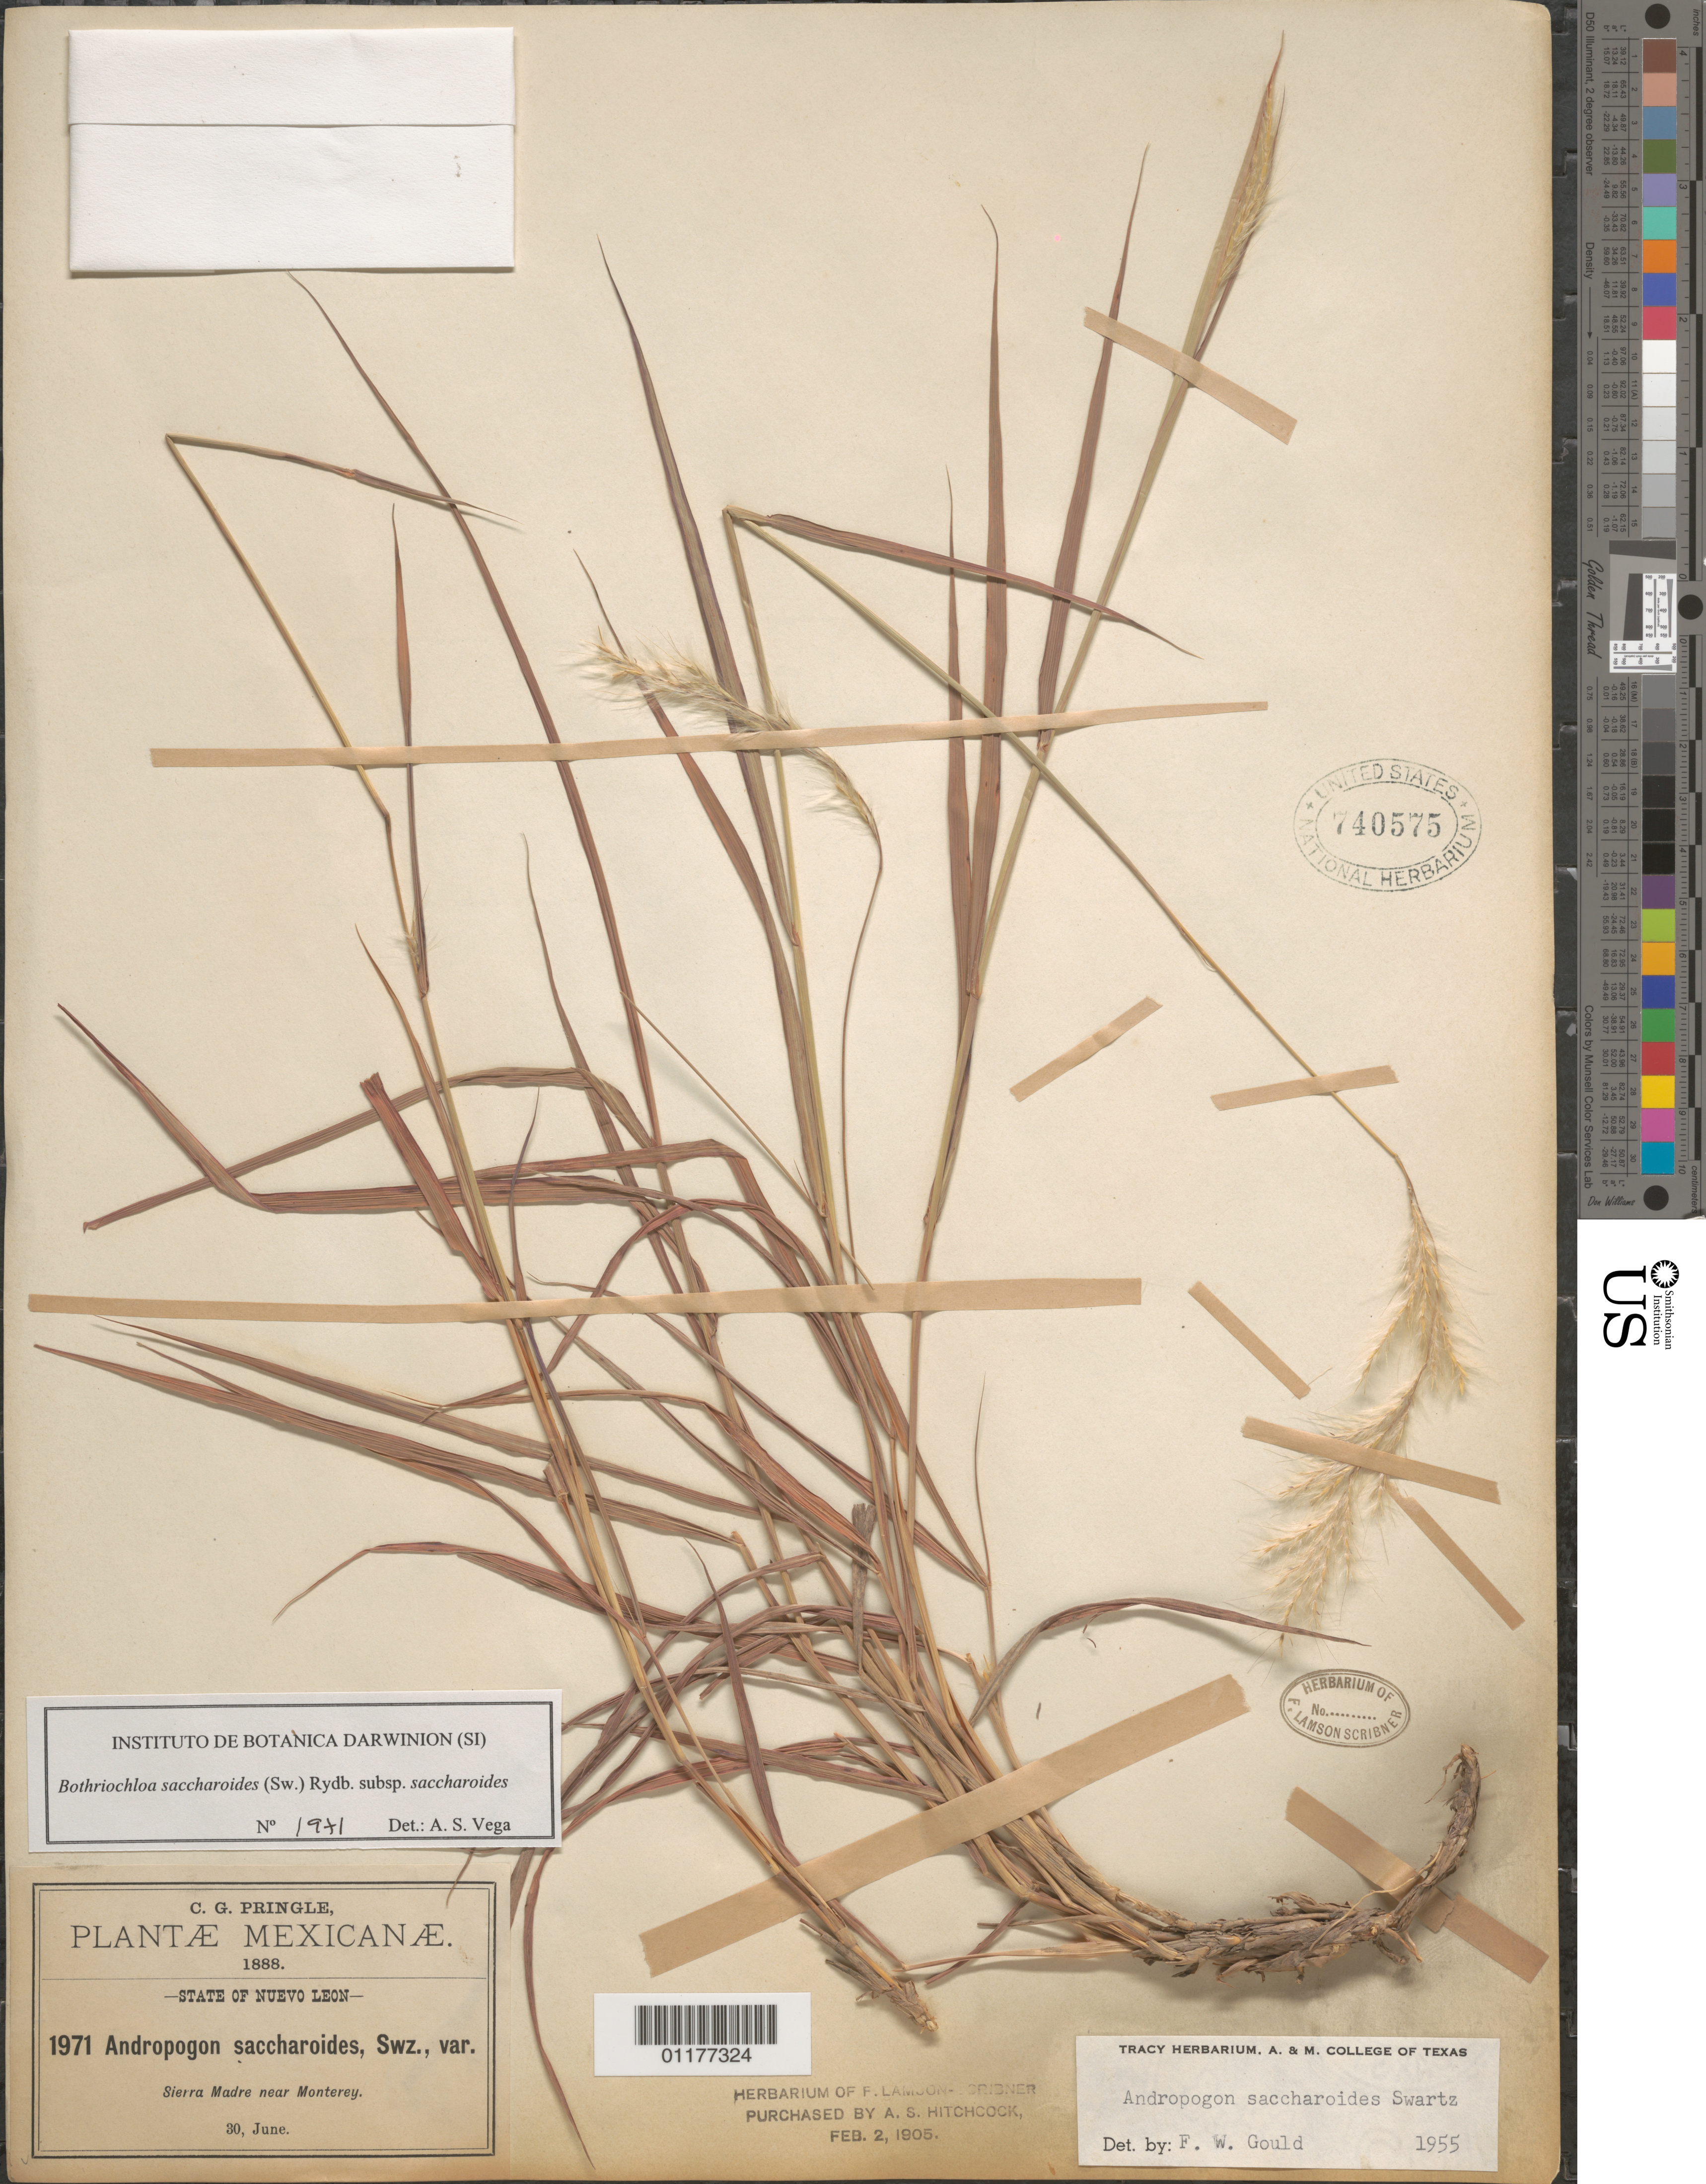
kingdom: Plantae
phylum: Tracheophyta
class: Liliopsida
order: Poales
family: Poaceae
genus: Bothriochloa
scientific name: Bothriochloa saccharoides subsp. saccharoides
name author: (Sw.) Rydb.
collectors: C. G. Pringle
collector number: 1971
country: Mexico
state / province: Nuevo León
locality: Sierra Madre near Monterey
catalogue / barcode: US 740575